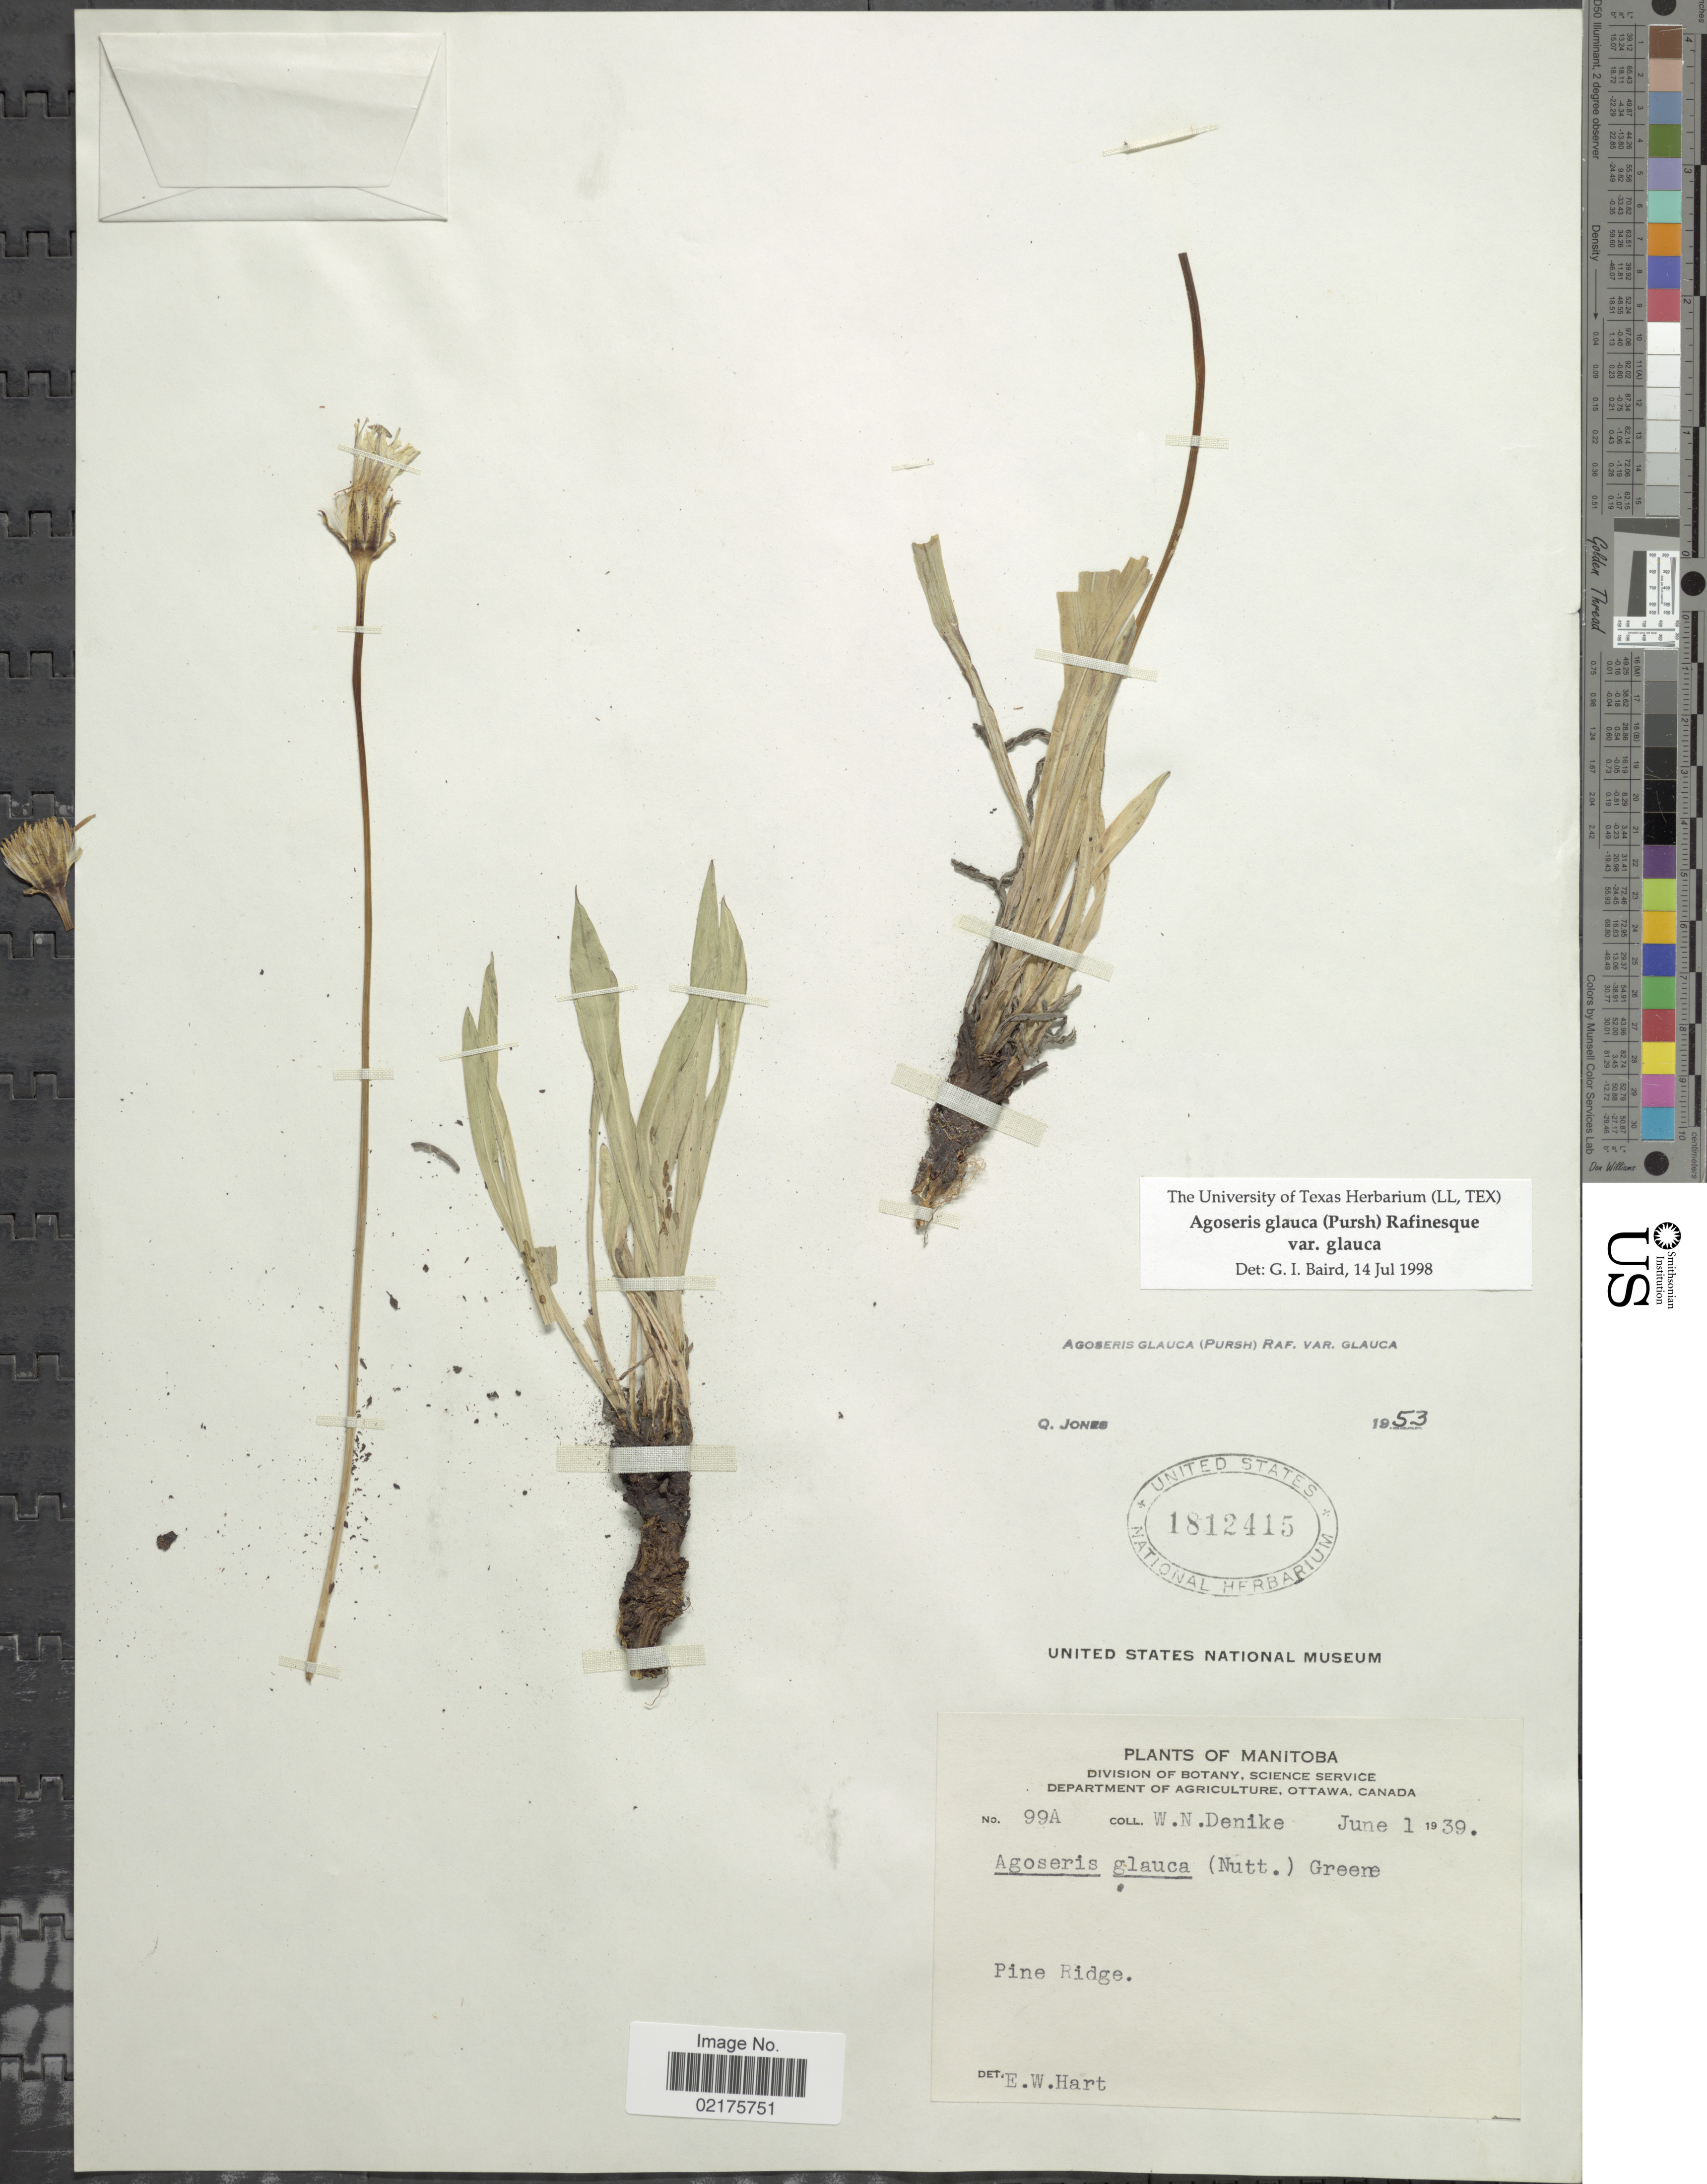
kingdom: Plantae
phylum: Tracheophyta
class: Magnoliopsida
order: Asterales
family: Asteraceae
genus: Agoseris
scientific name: Agoseris glauca var. glauca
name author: (Pursh) Raf.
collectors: W. Denike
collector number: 99A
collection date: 1939-06-01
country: Canada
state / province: Manitoba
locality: Pine Ridge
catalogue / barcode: US 1812415